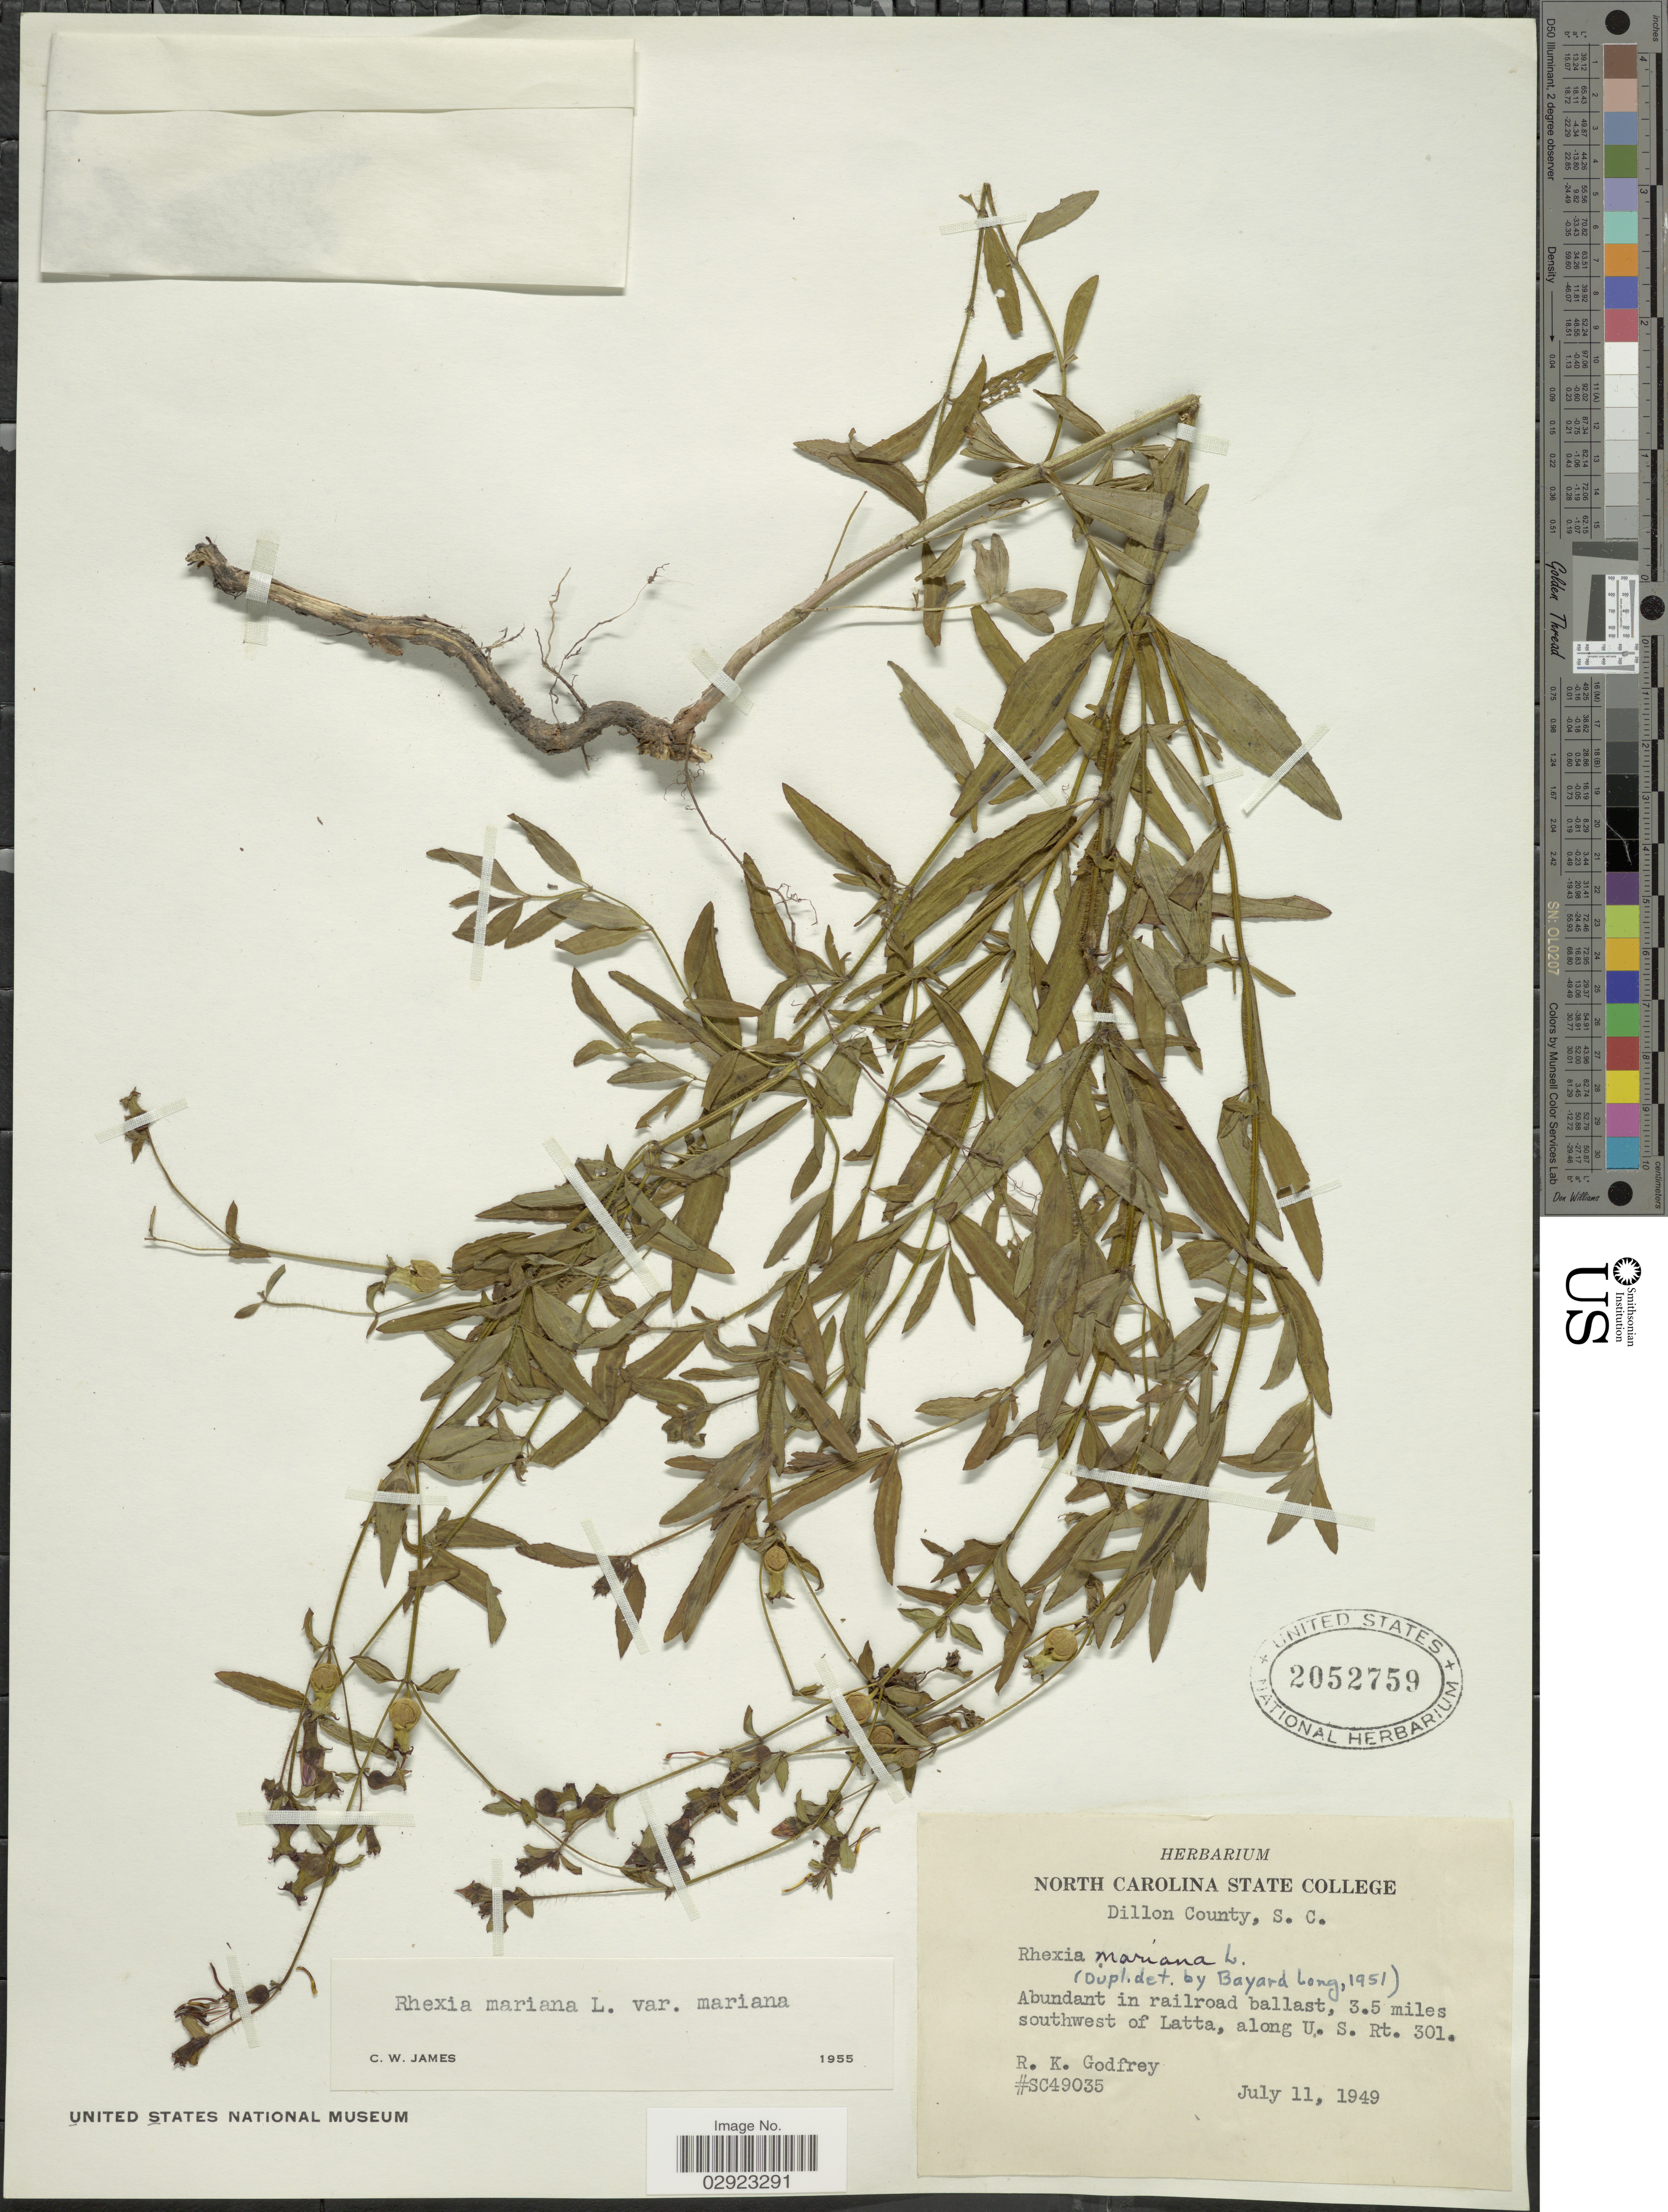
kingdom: Plantae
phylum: Tracheophyta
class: Magnoliopsida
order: Myrtales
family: Melastomataceae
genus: Rhexia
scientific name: Rhexia mariana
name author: L.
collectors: R. K. Godfrey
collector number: SC49035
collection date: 1949-07-11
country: United States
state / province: South Carolina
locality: Dillon County. Abundant in railroad ballast, 3.5 miles southwest of Latta, along U.S. Rt. 301.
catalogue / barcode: US 2052759